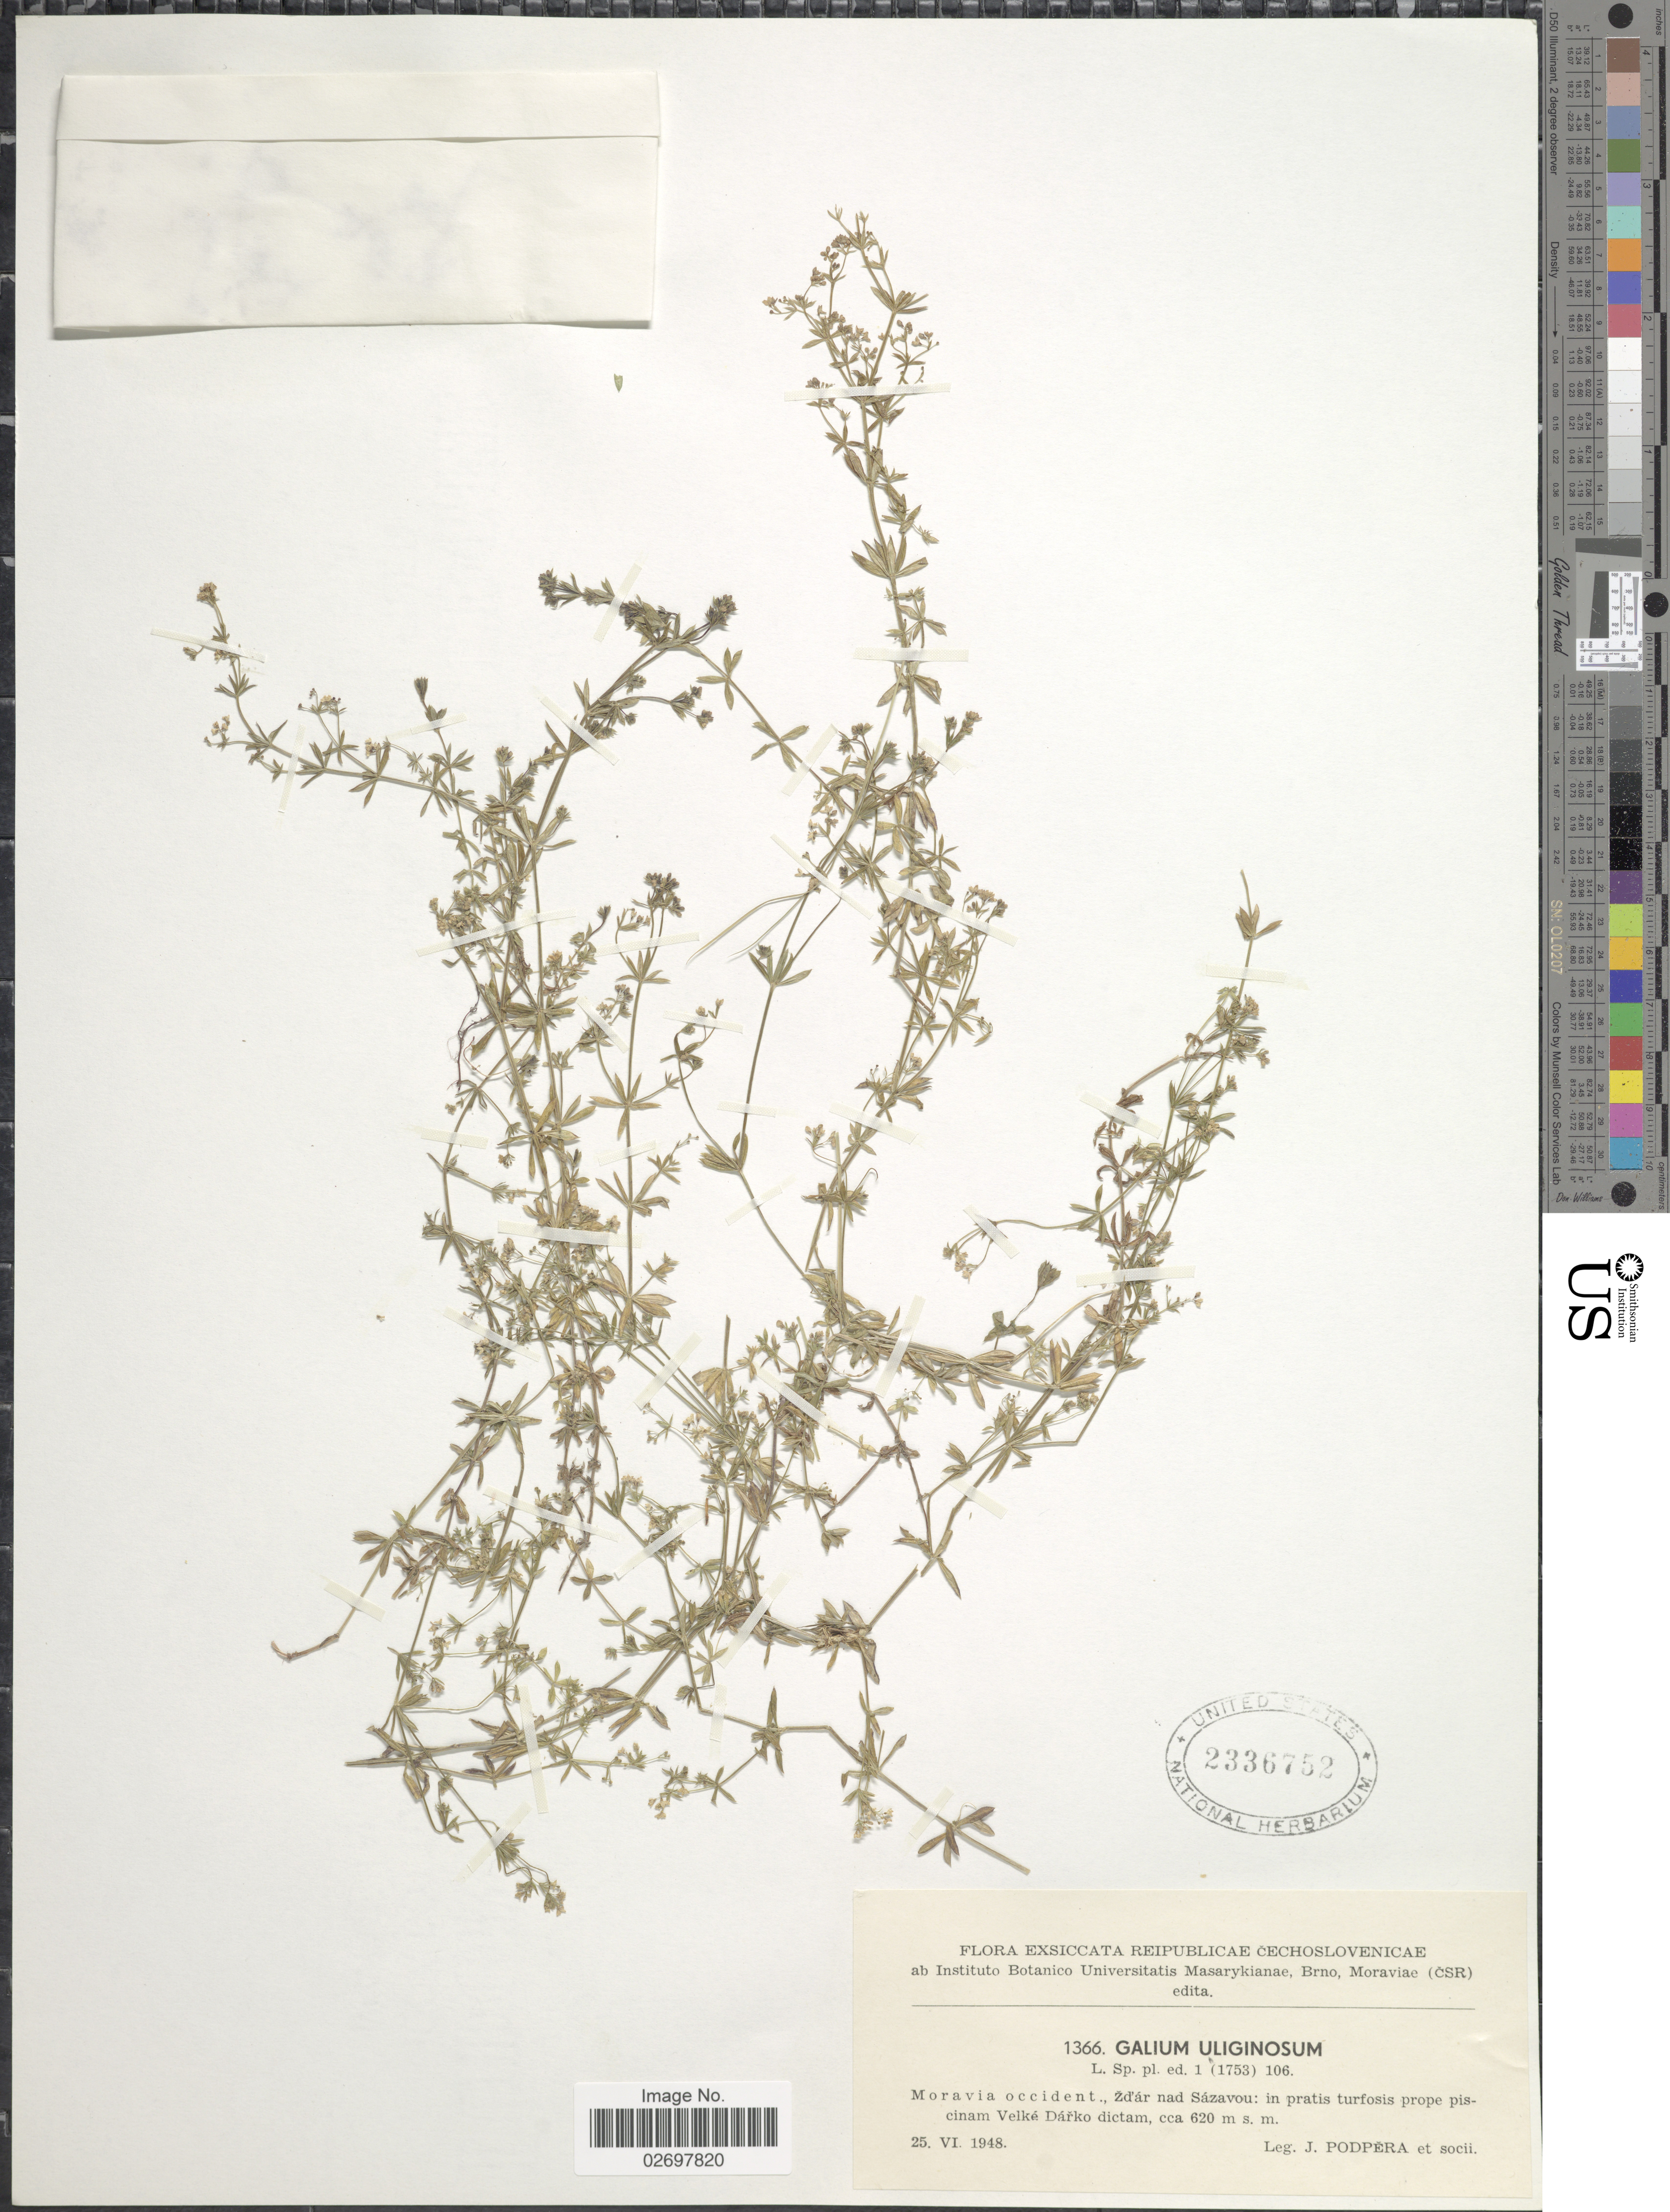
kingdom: Plantae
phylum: Tracheophyta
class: Magnoliopsida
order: Gentianales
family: Rubiaceae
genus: Galium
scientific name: Galium uliginosum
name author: L.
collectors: J. Podpera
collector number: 1366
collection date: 1948-06-25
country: Czechia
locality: Moravia occident. Zdar nad Sazavou: in pratis turfosis prope piscinam Velke Darko dictam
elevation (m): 620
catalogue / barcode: US 2336752